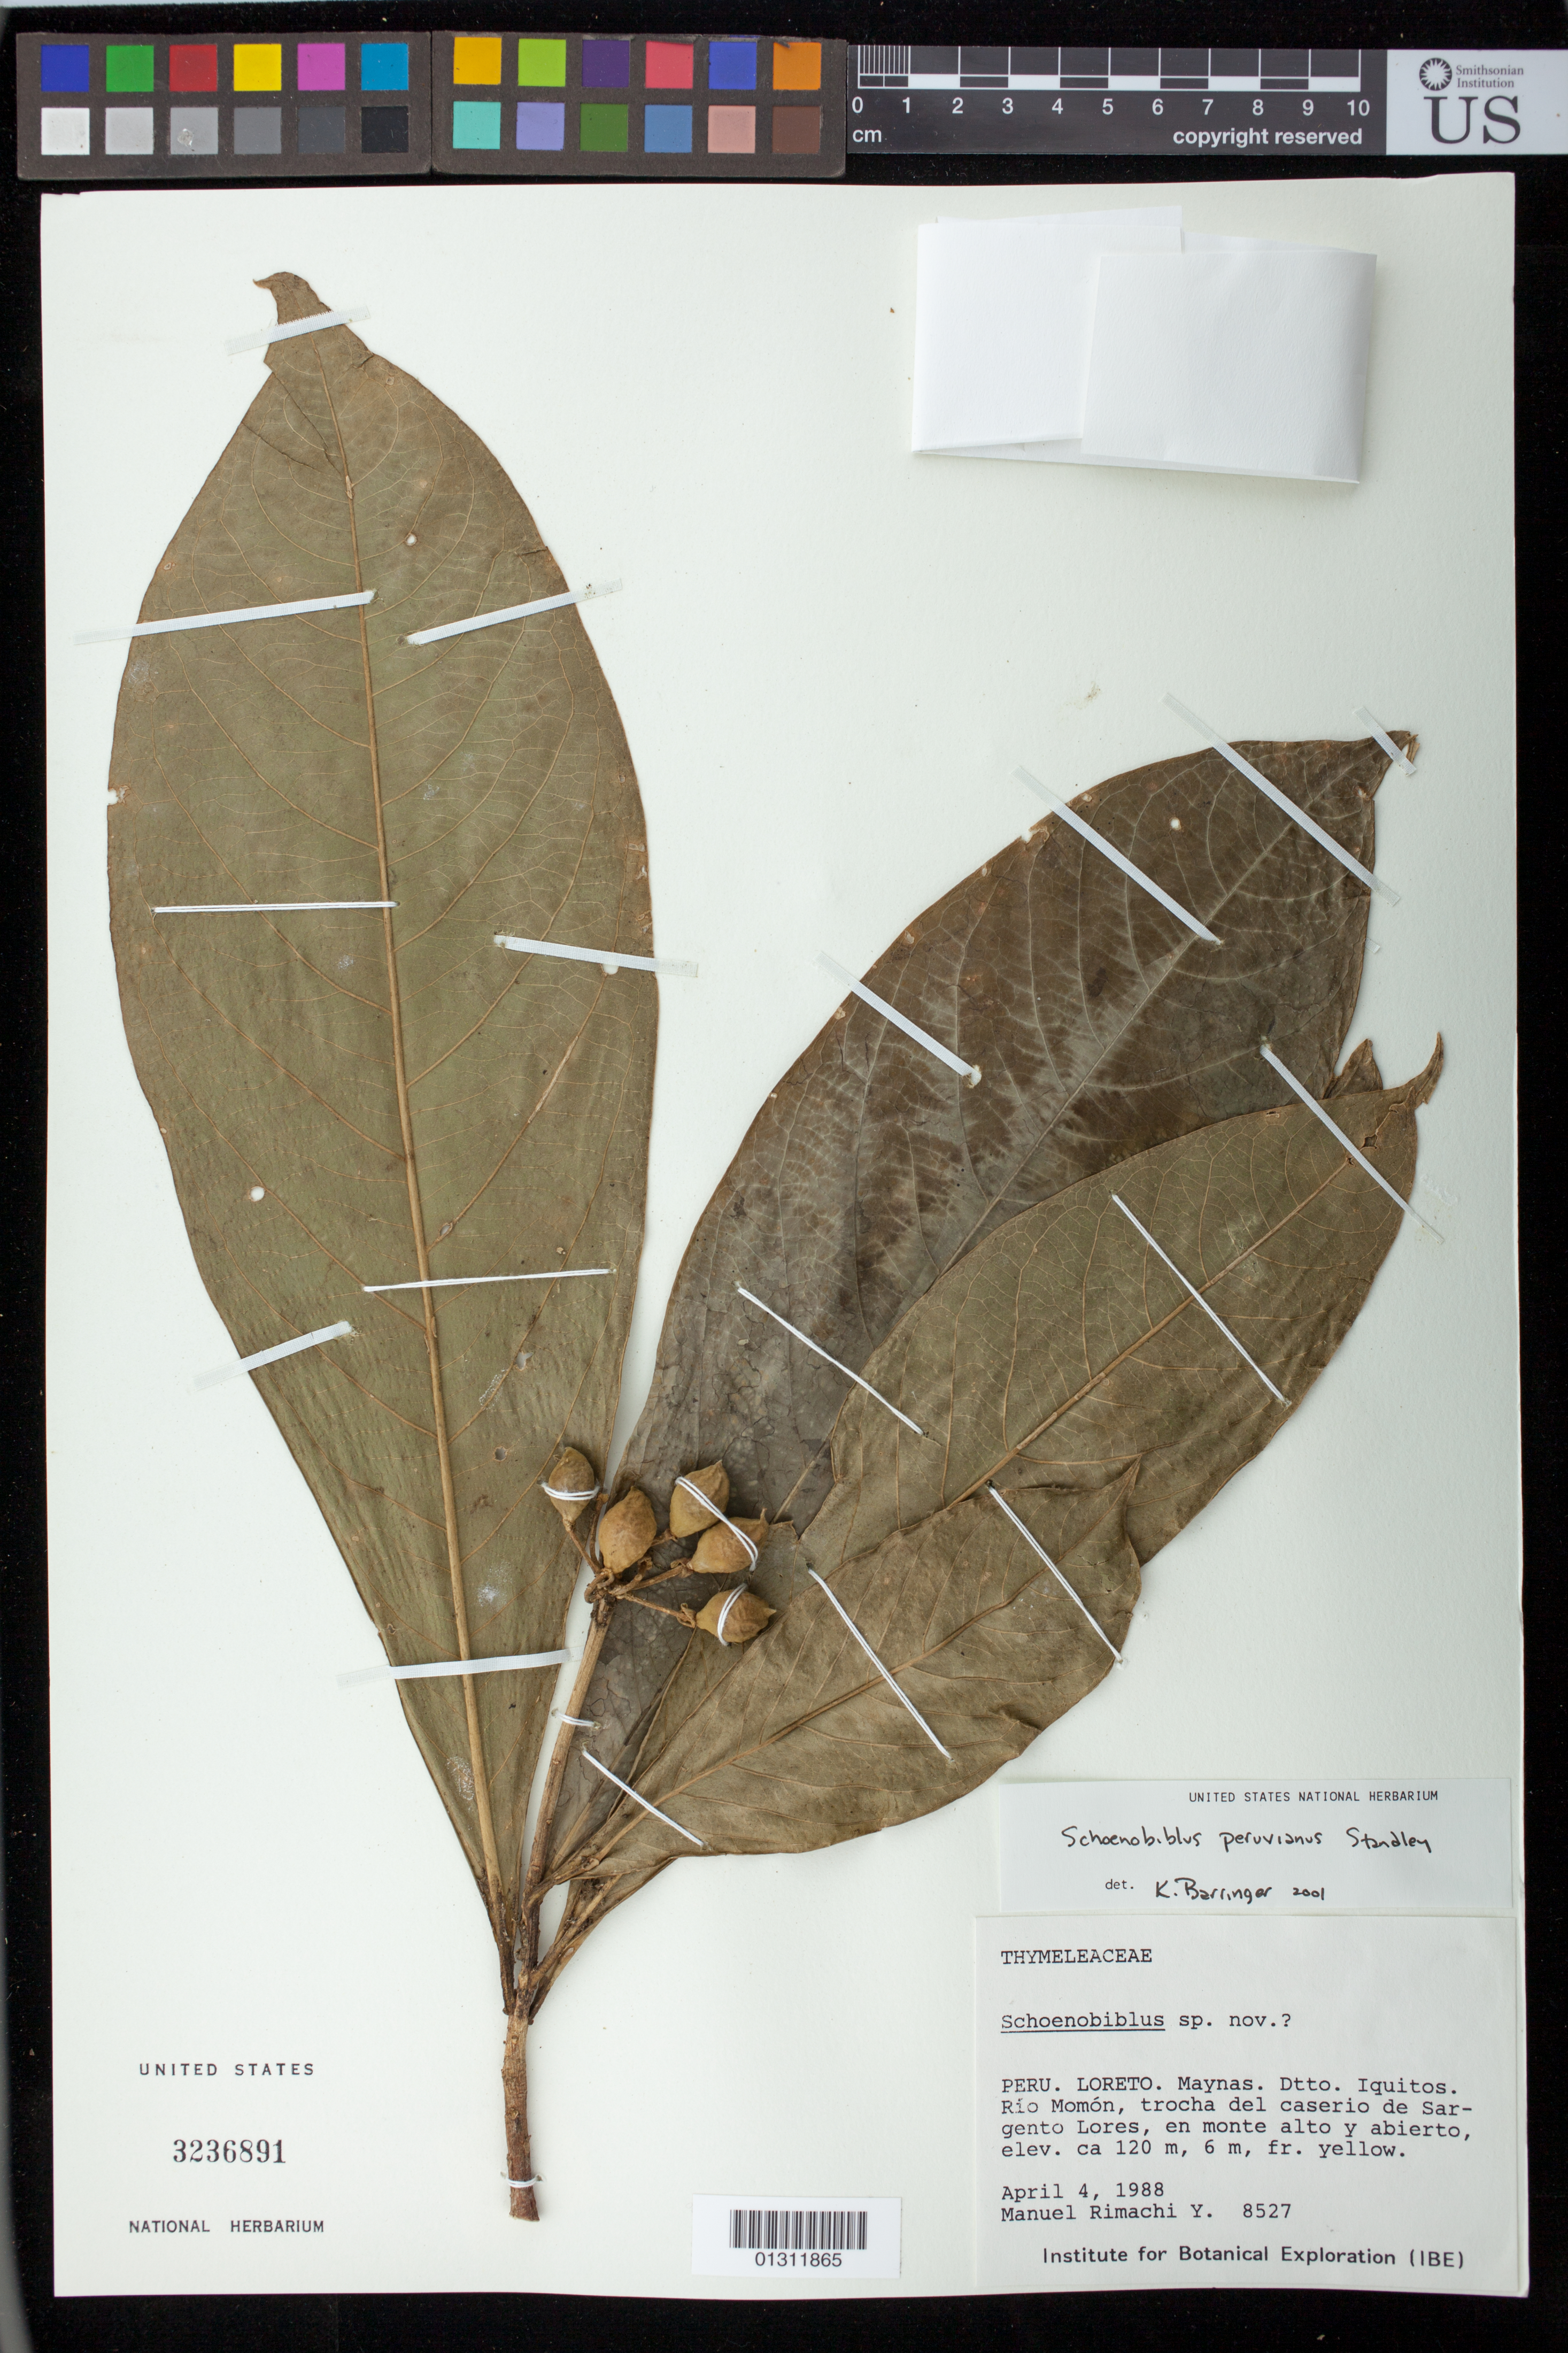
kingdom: Plantae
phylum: Tracheophyta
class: Magnoliopsida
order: Malvales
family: Thymelaeaceae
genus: Schoenobiblus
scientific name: Schoenobiblus panamensis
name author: Standl. & L.O. Williams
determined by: Barringer, K.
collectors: M. Rimachi Y.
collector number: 8527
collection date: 1988-04-04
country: Peru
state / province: Loreto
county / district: Maynas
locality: Dtto. Iquitos. Rio Momon, trocha del caserio de sargento Lores, en monte alto y abierto.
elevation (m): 120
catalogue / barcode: US 3236891